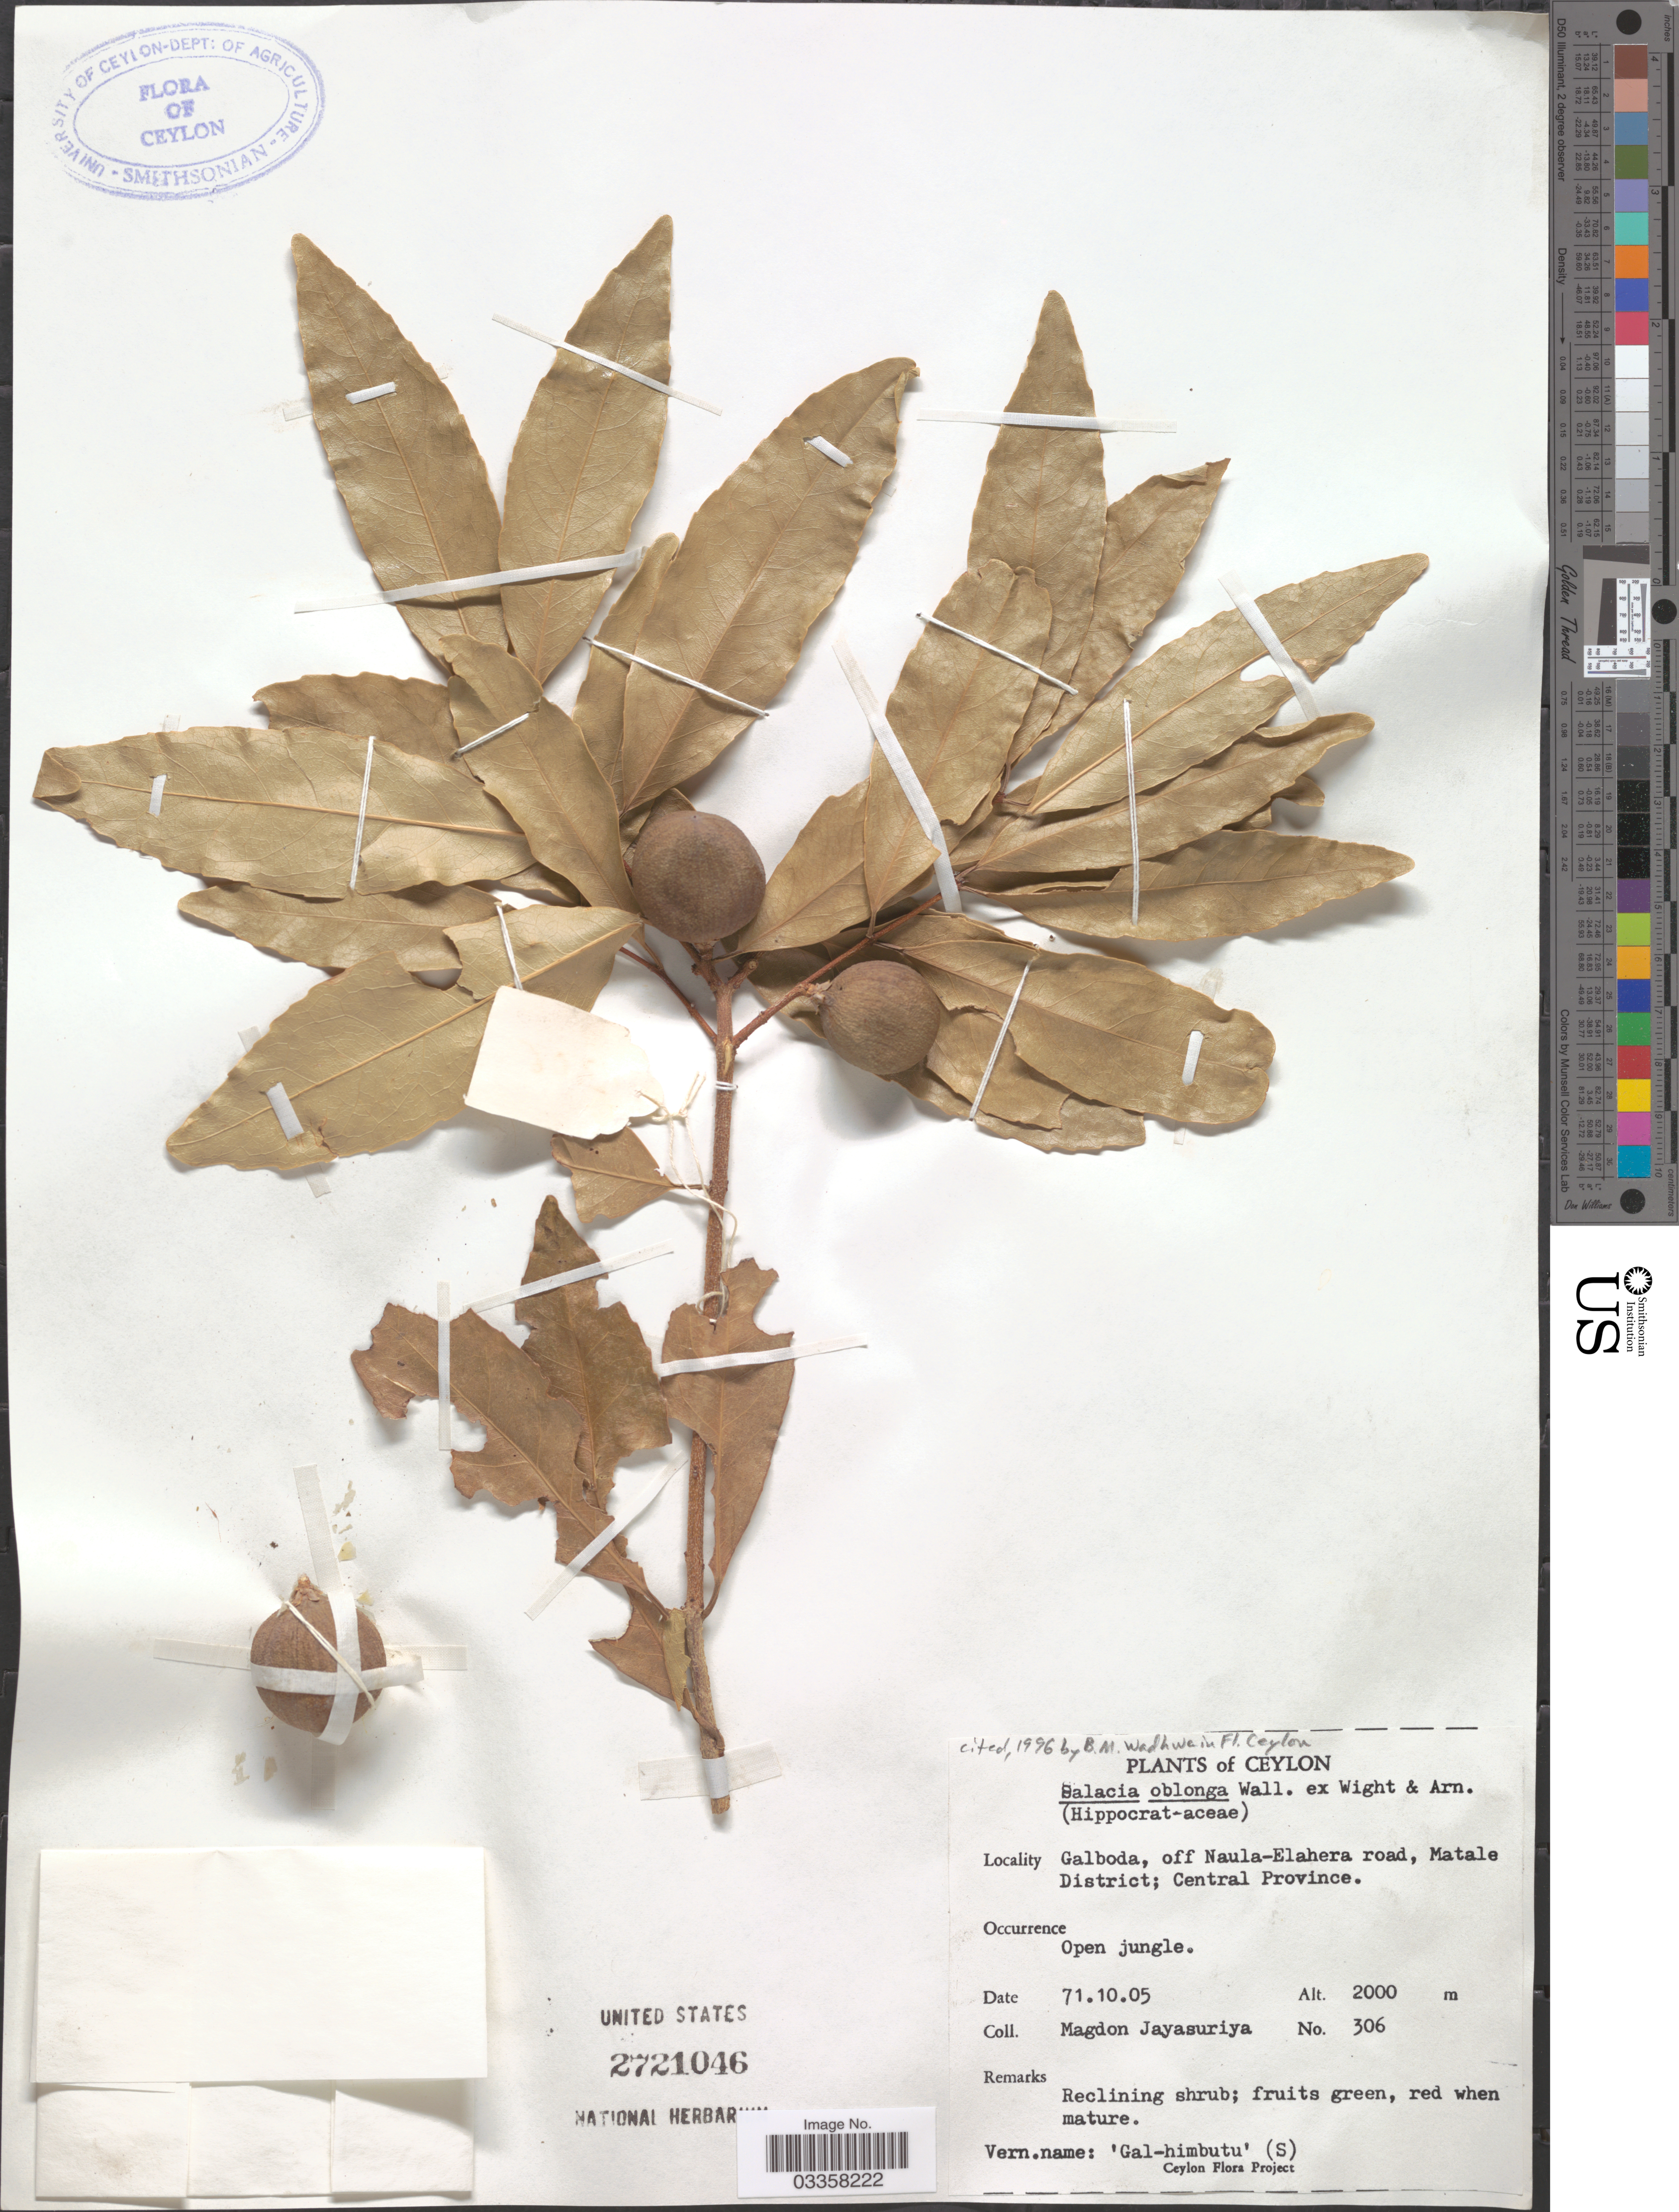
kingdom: Plantae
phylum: Tracheophyta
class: Magnoliopsida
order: Celastrales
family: Celastraceae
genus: Salacia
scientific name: Salacia oblonga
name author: Wall.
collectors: A. H. Jayasuriya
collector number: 306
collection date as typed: Transcribed d/m/y: 5/10/71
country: Sri Lanka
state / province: Central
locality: Ceylon. Galboda, off Naula-Elahera road, Matale District.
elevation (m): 2000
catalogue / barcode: US 2721046